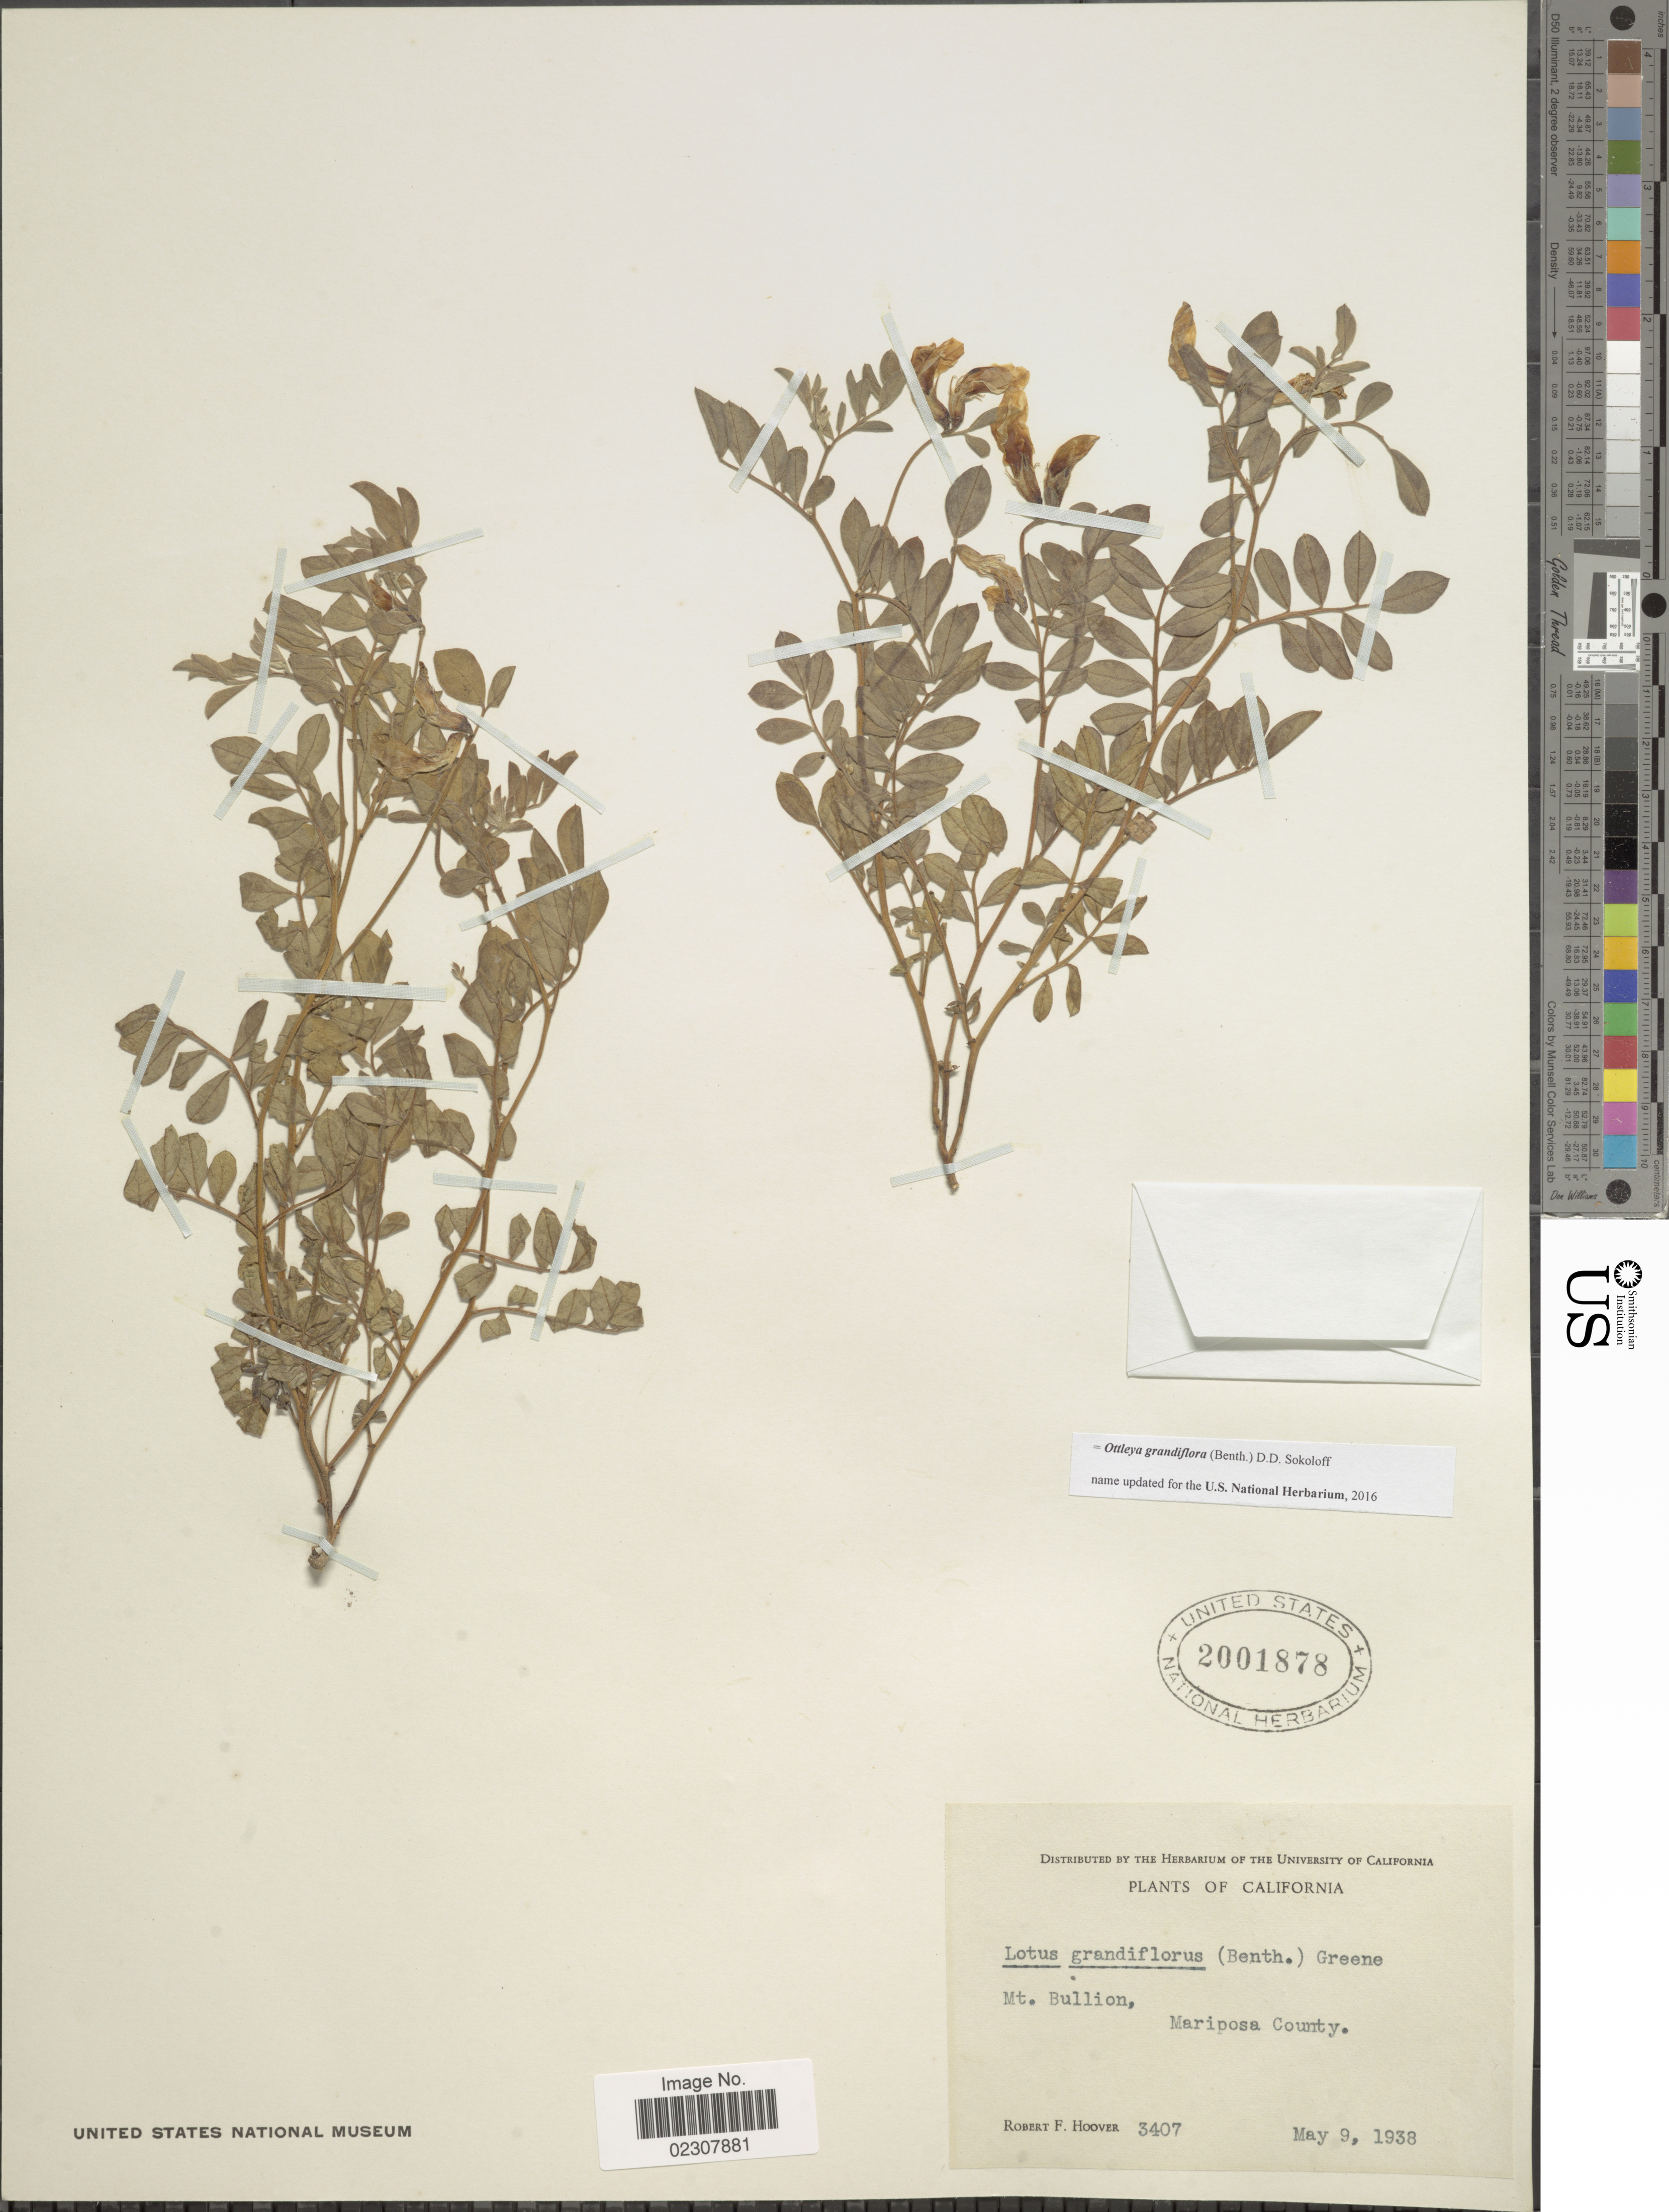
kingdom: Plantae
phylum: Tracheophyta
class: Magnoliopsida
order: Fabales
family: Fabaceae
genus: Ottleya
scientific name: Ottleya grandiflora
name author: (Benth.) D.D. Sokoloff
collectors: R. F. Hoover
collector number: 3407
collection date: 1938-05-09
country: United States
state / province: California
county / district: Mariposa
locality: Mt. Bullion, Mariposa County.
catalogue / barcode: US 2001878